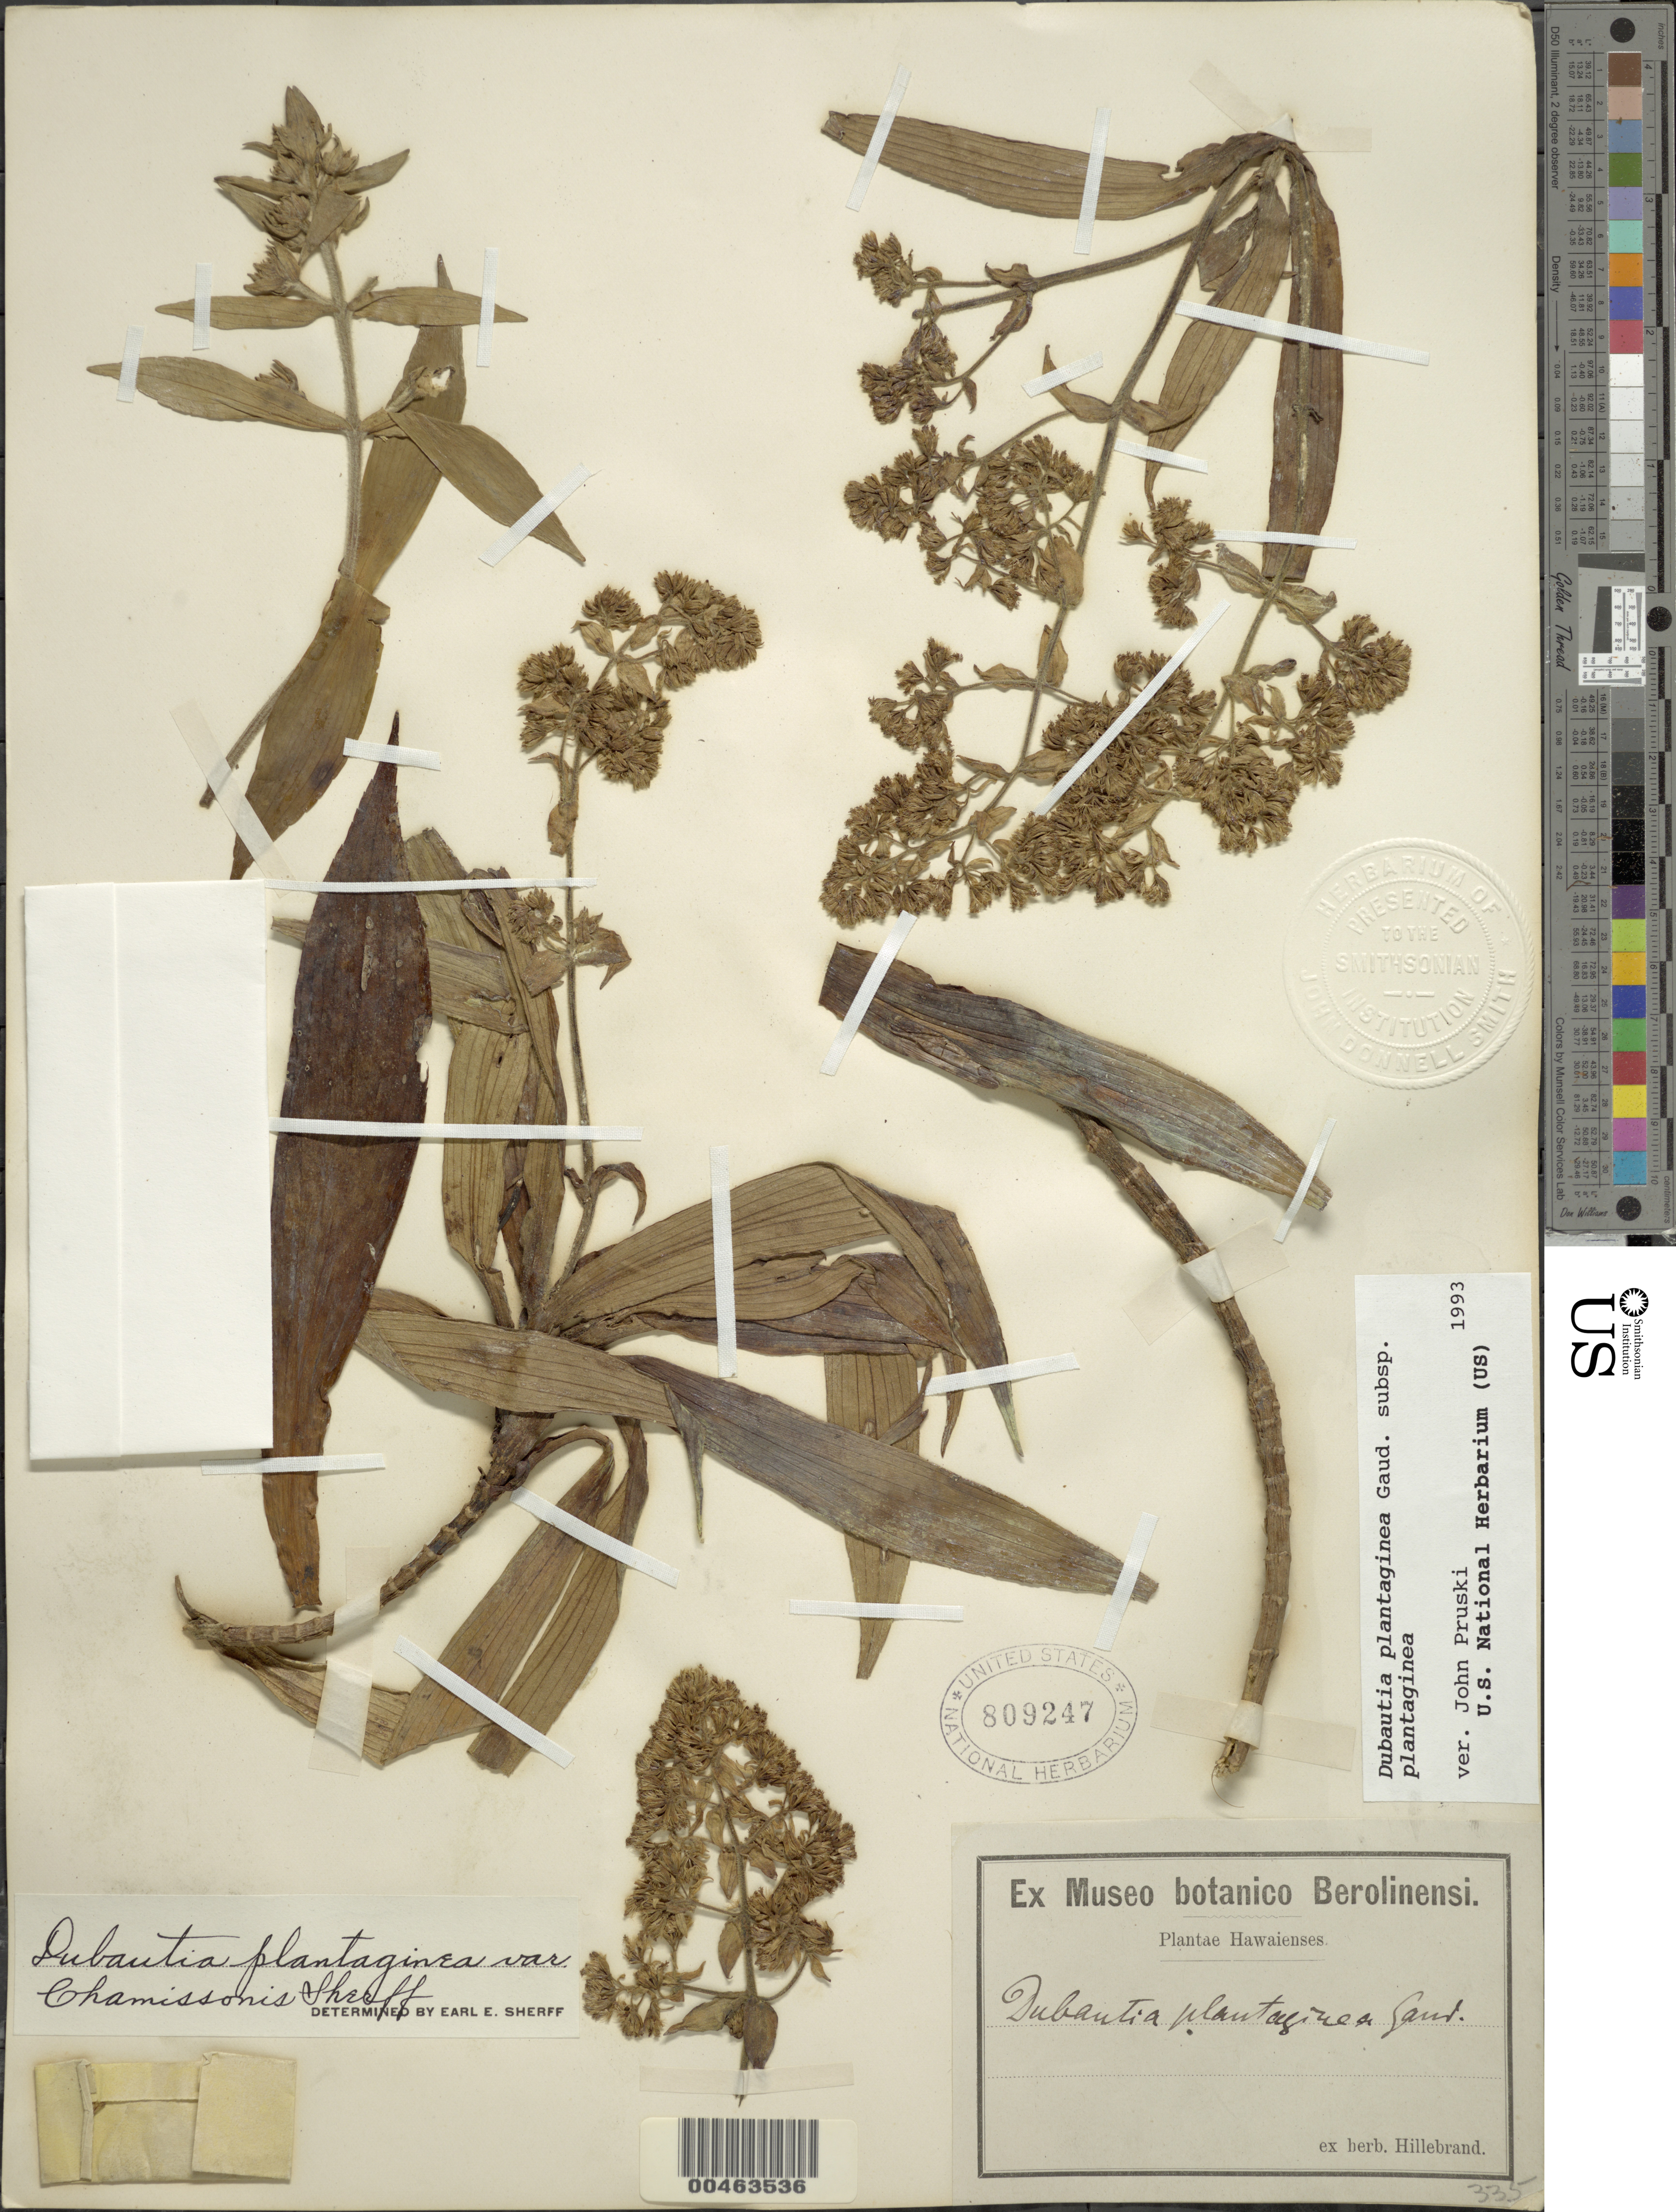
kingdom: Plantae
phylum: Tracheophyta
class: Magnoliopsida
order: Asterales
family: Asteraceae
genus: Dubautia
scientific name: Dubautia plantaginea subsp. plantaginea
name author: Gaudich.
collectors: W. Hillebrand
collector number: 335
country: United States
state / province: Hawaii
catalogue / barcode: US 809247